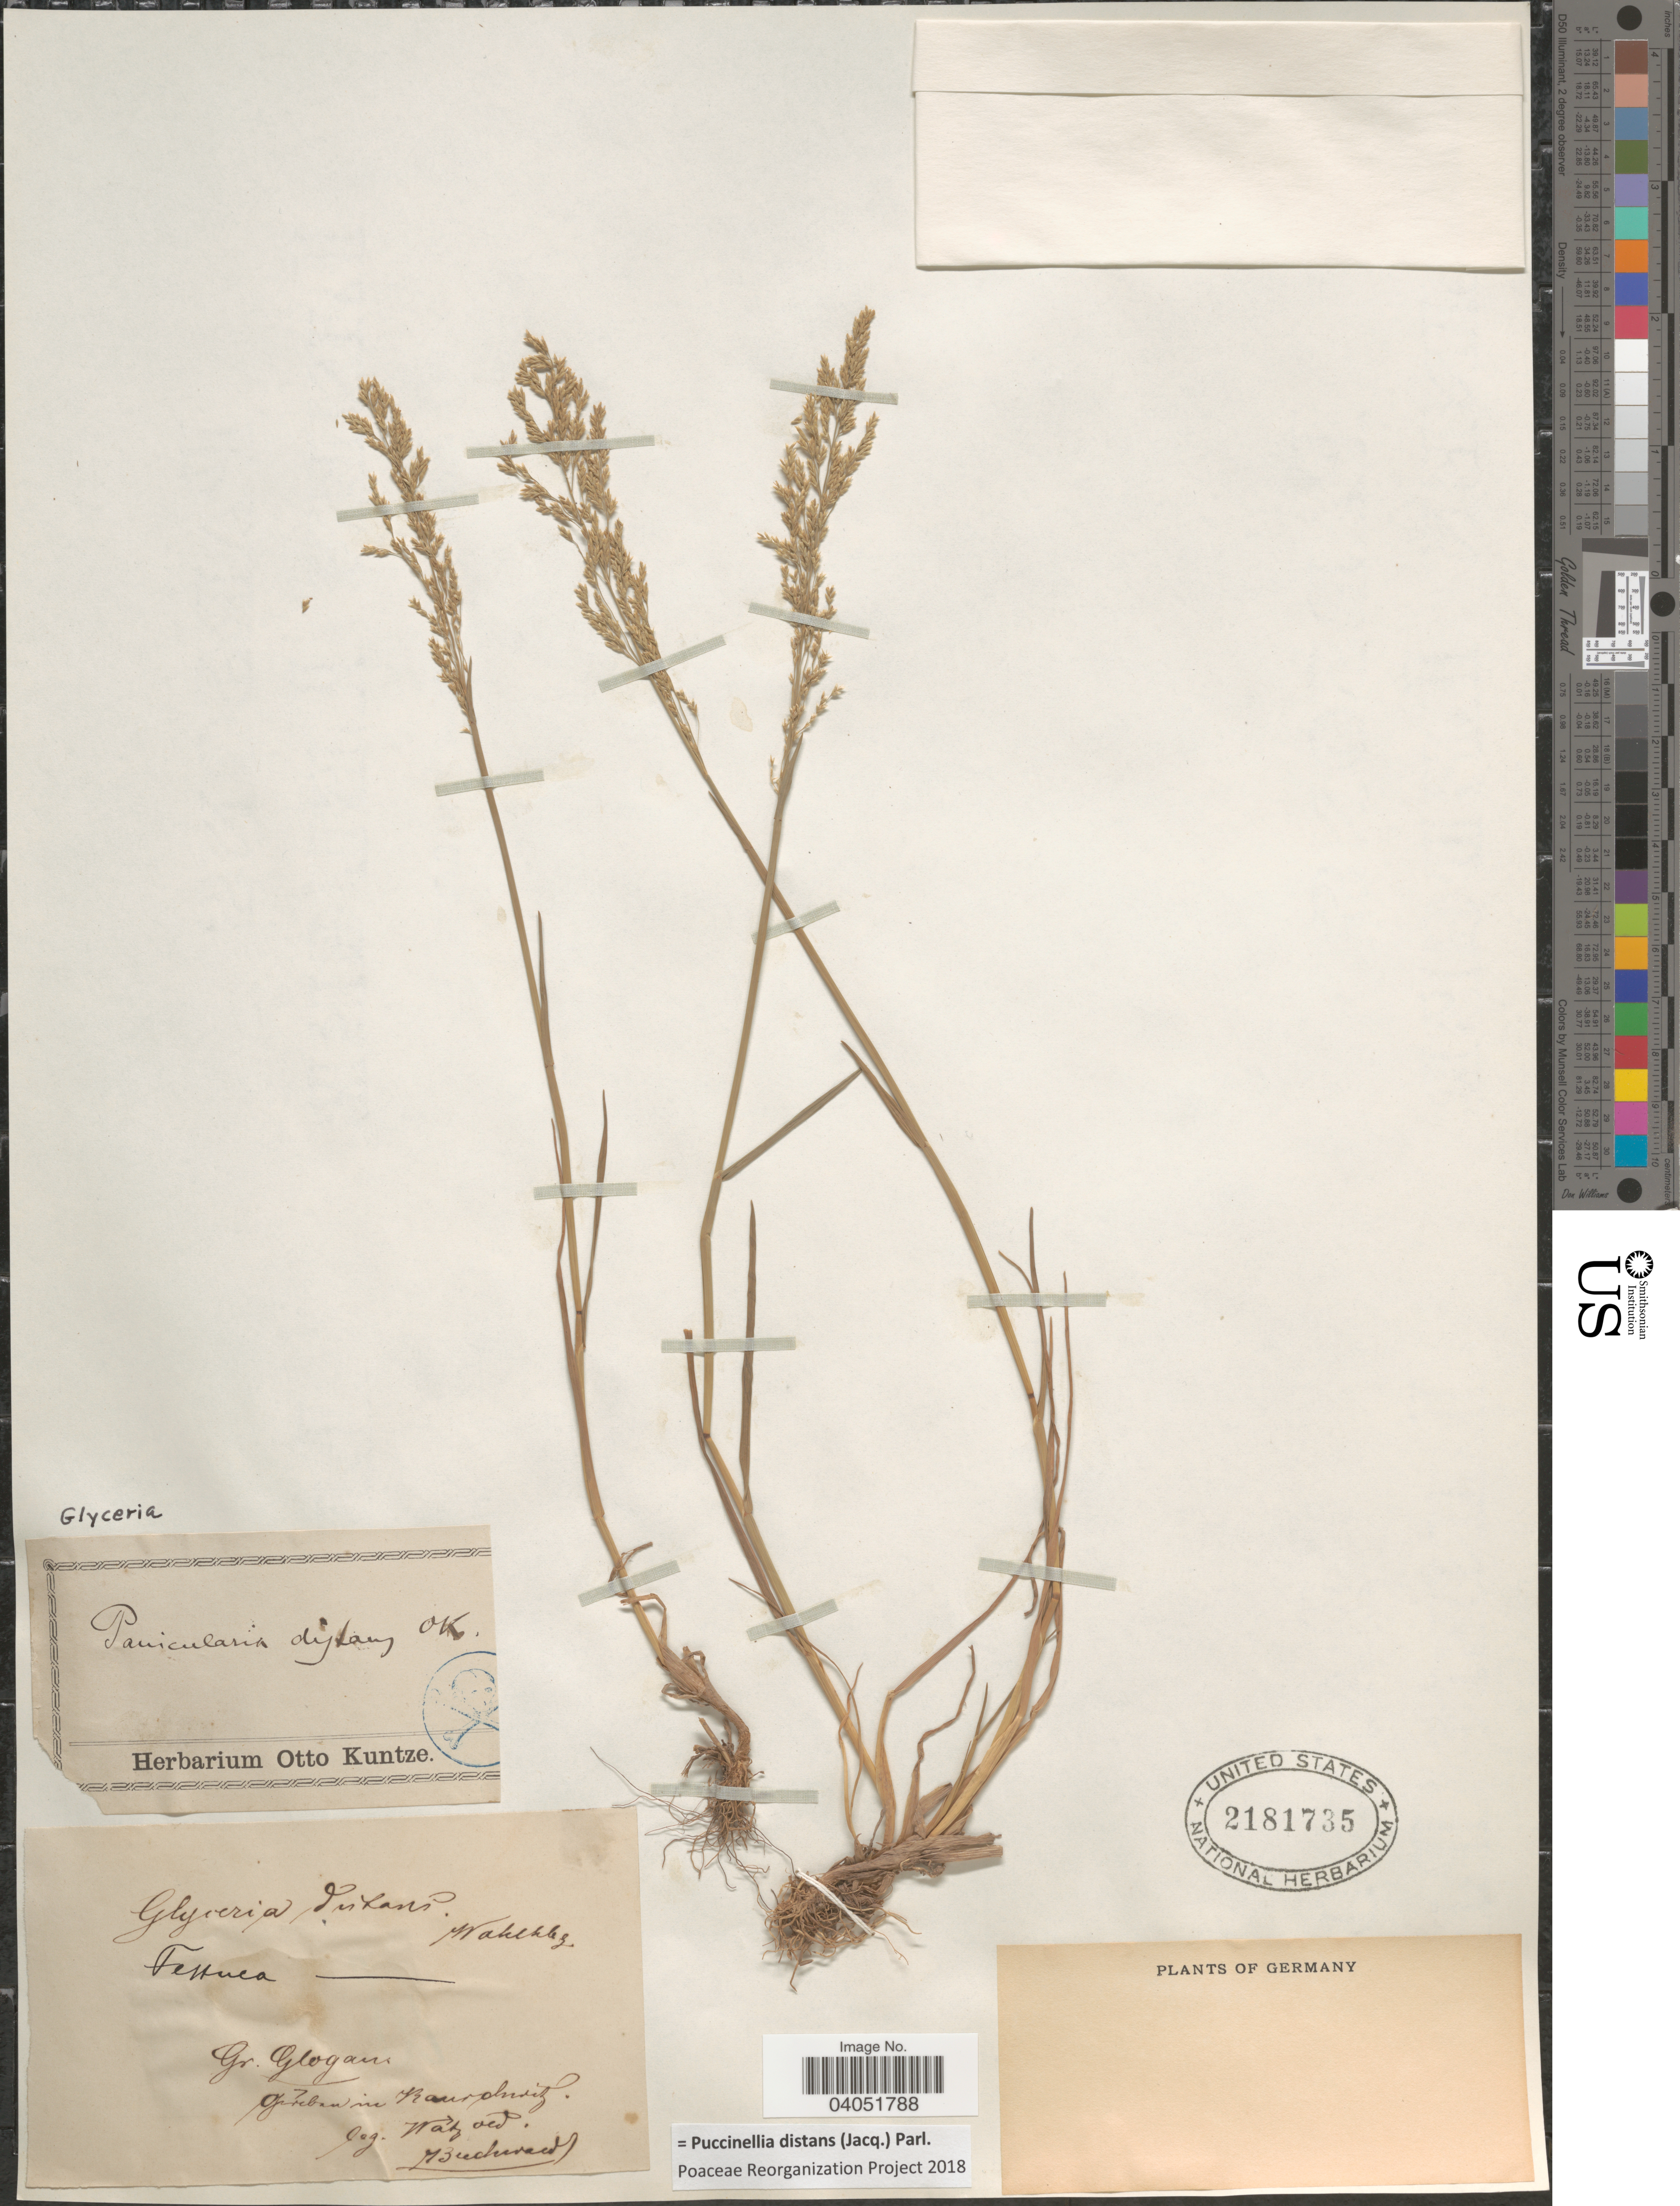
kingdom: Plantae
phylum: Tracheophyta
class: Liliopsida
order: Poales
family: Poaceae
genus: Puccinellia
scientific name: Puccinellia distans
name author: (Jacq.) Parl.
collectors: Watz & -. Buchwald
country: Germany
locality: Gr. Glogan. Gurban in Raurchisif. [interpreted]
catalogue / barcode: US 2181735